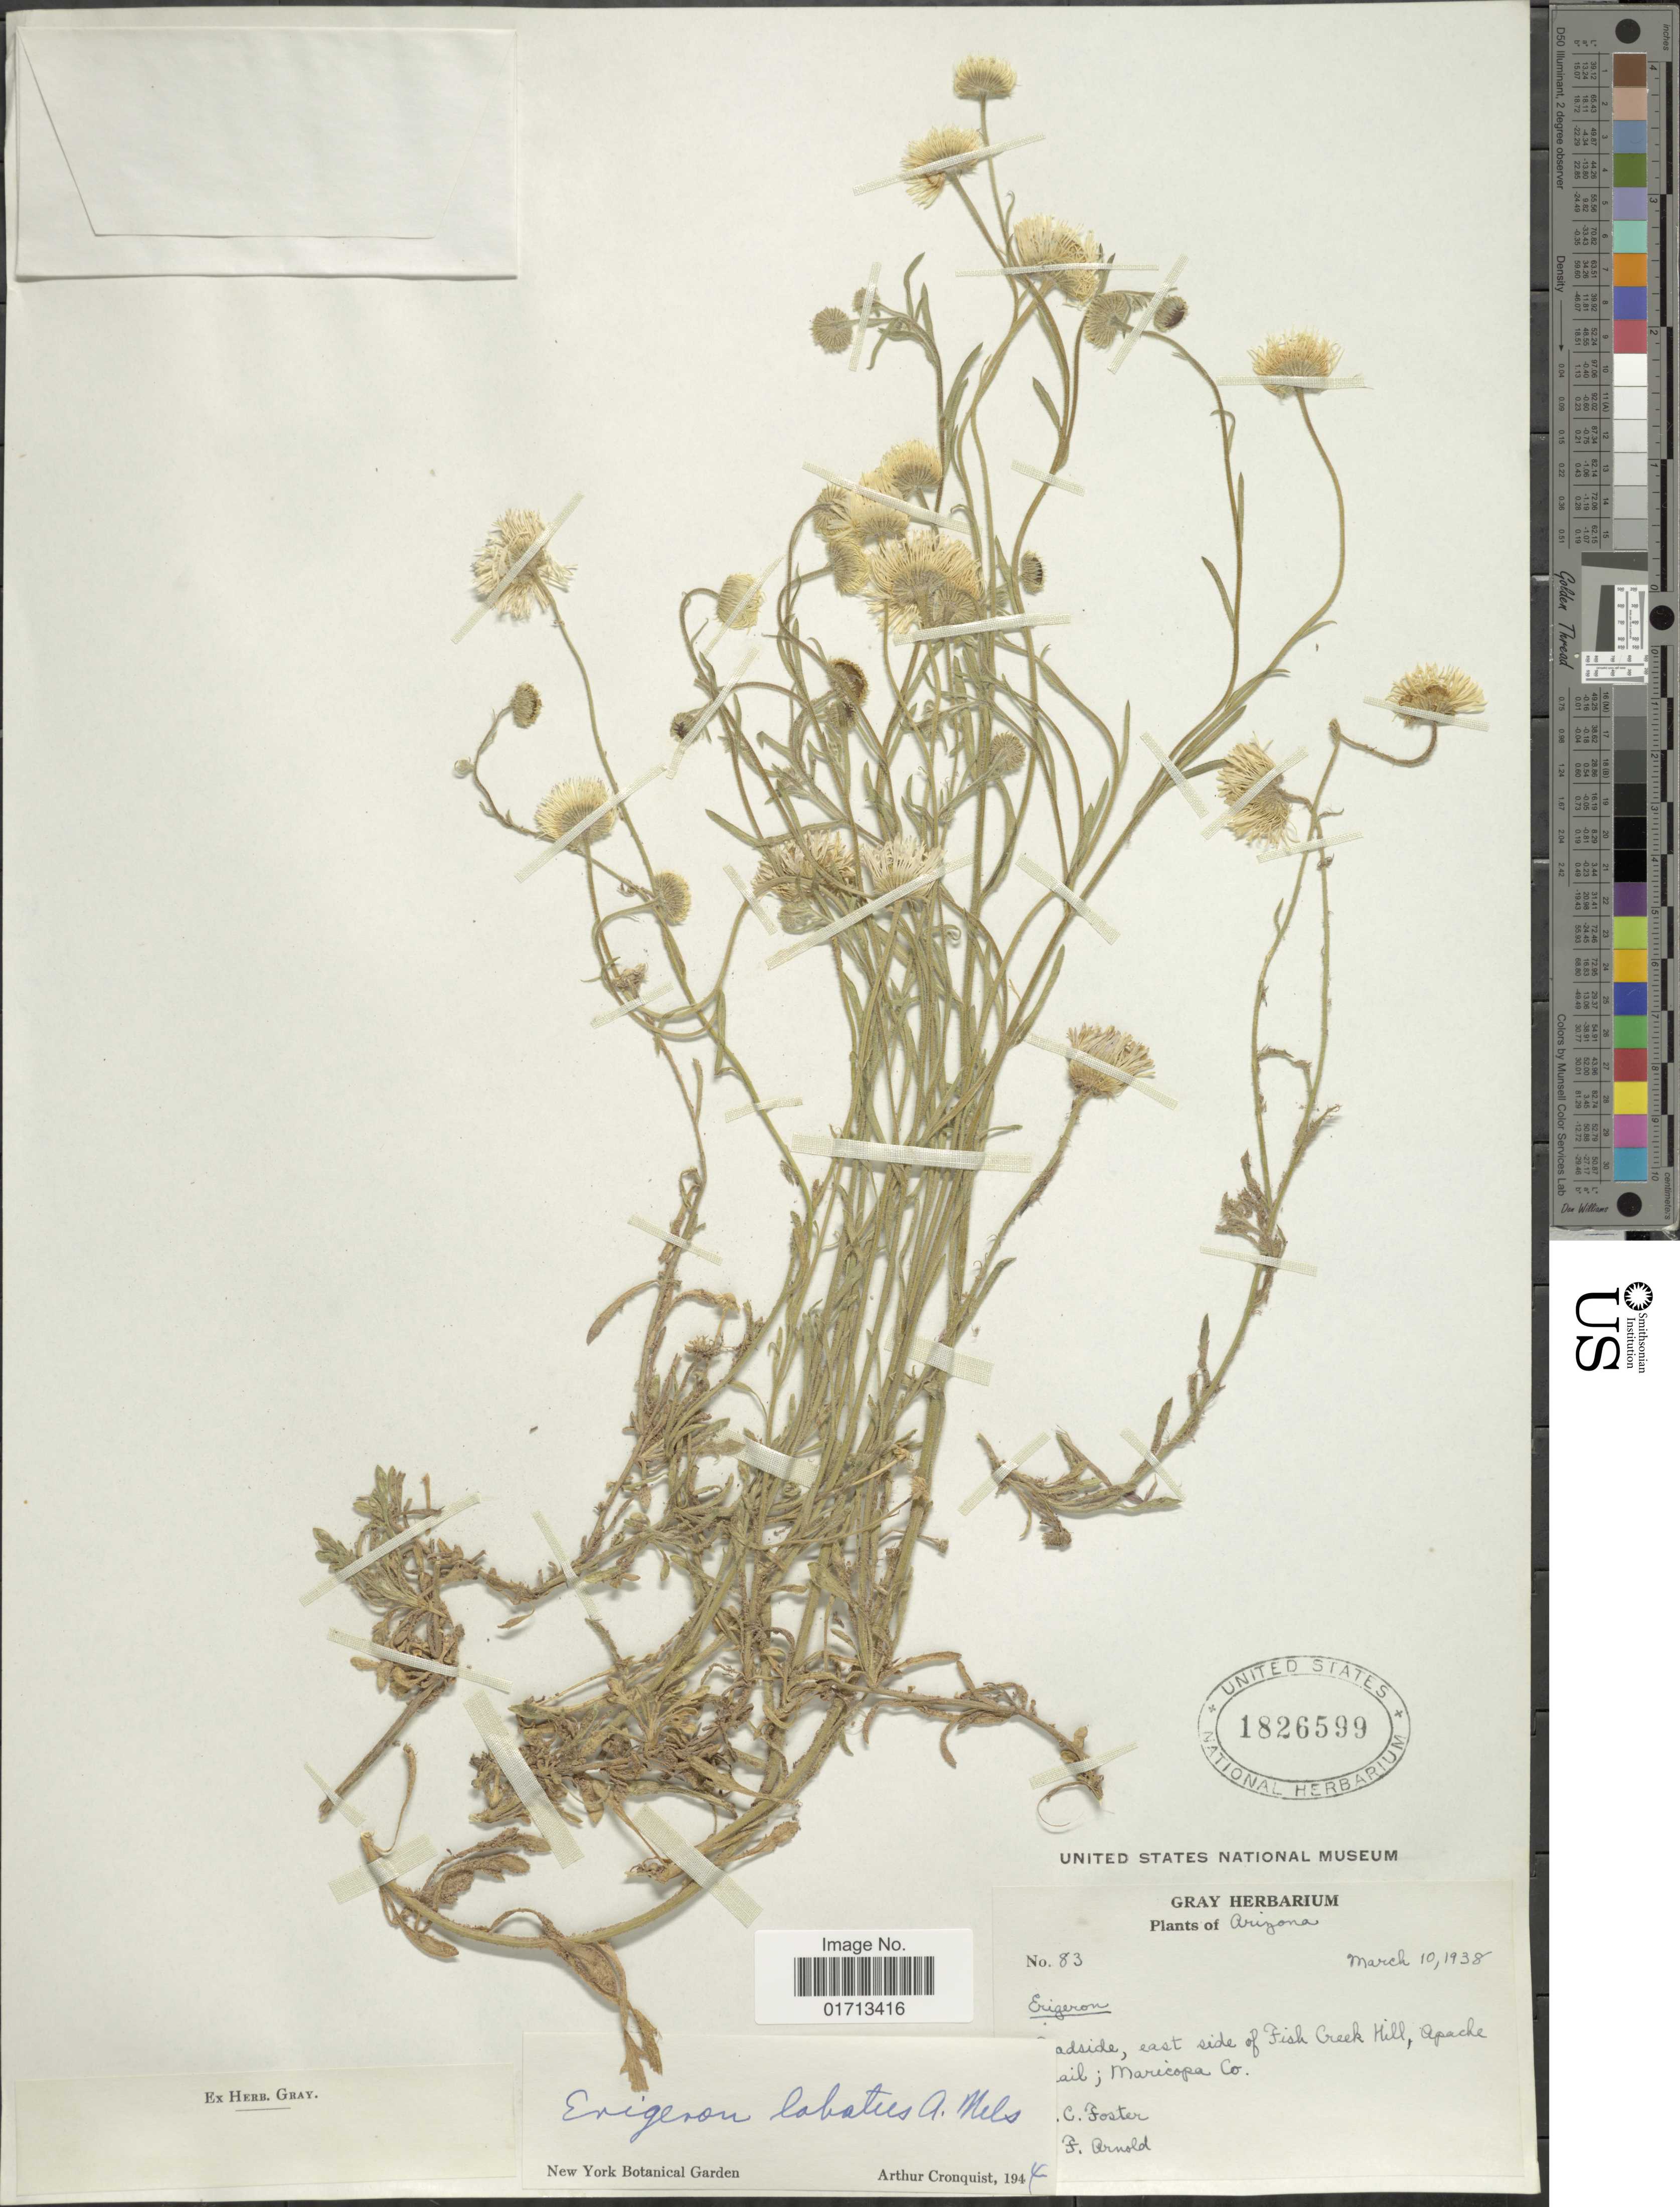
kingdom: Plantae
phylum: Tracheophyta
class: Magnoliopsida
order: Asterales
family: Asteraceae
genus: Erigeron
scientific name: Erigeron lobatus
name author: A. Nelson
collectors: C. Foster & F. Arnold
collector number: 83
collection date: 1938-03-10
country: United States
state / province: Arizona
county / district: Maricopa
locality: Roadside, E side of Fish Creek Hill, Apache Trail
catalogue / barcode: US 1826599